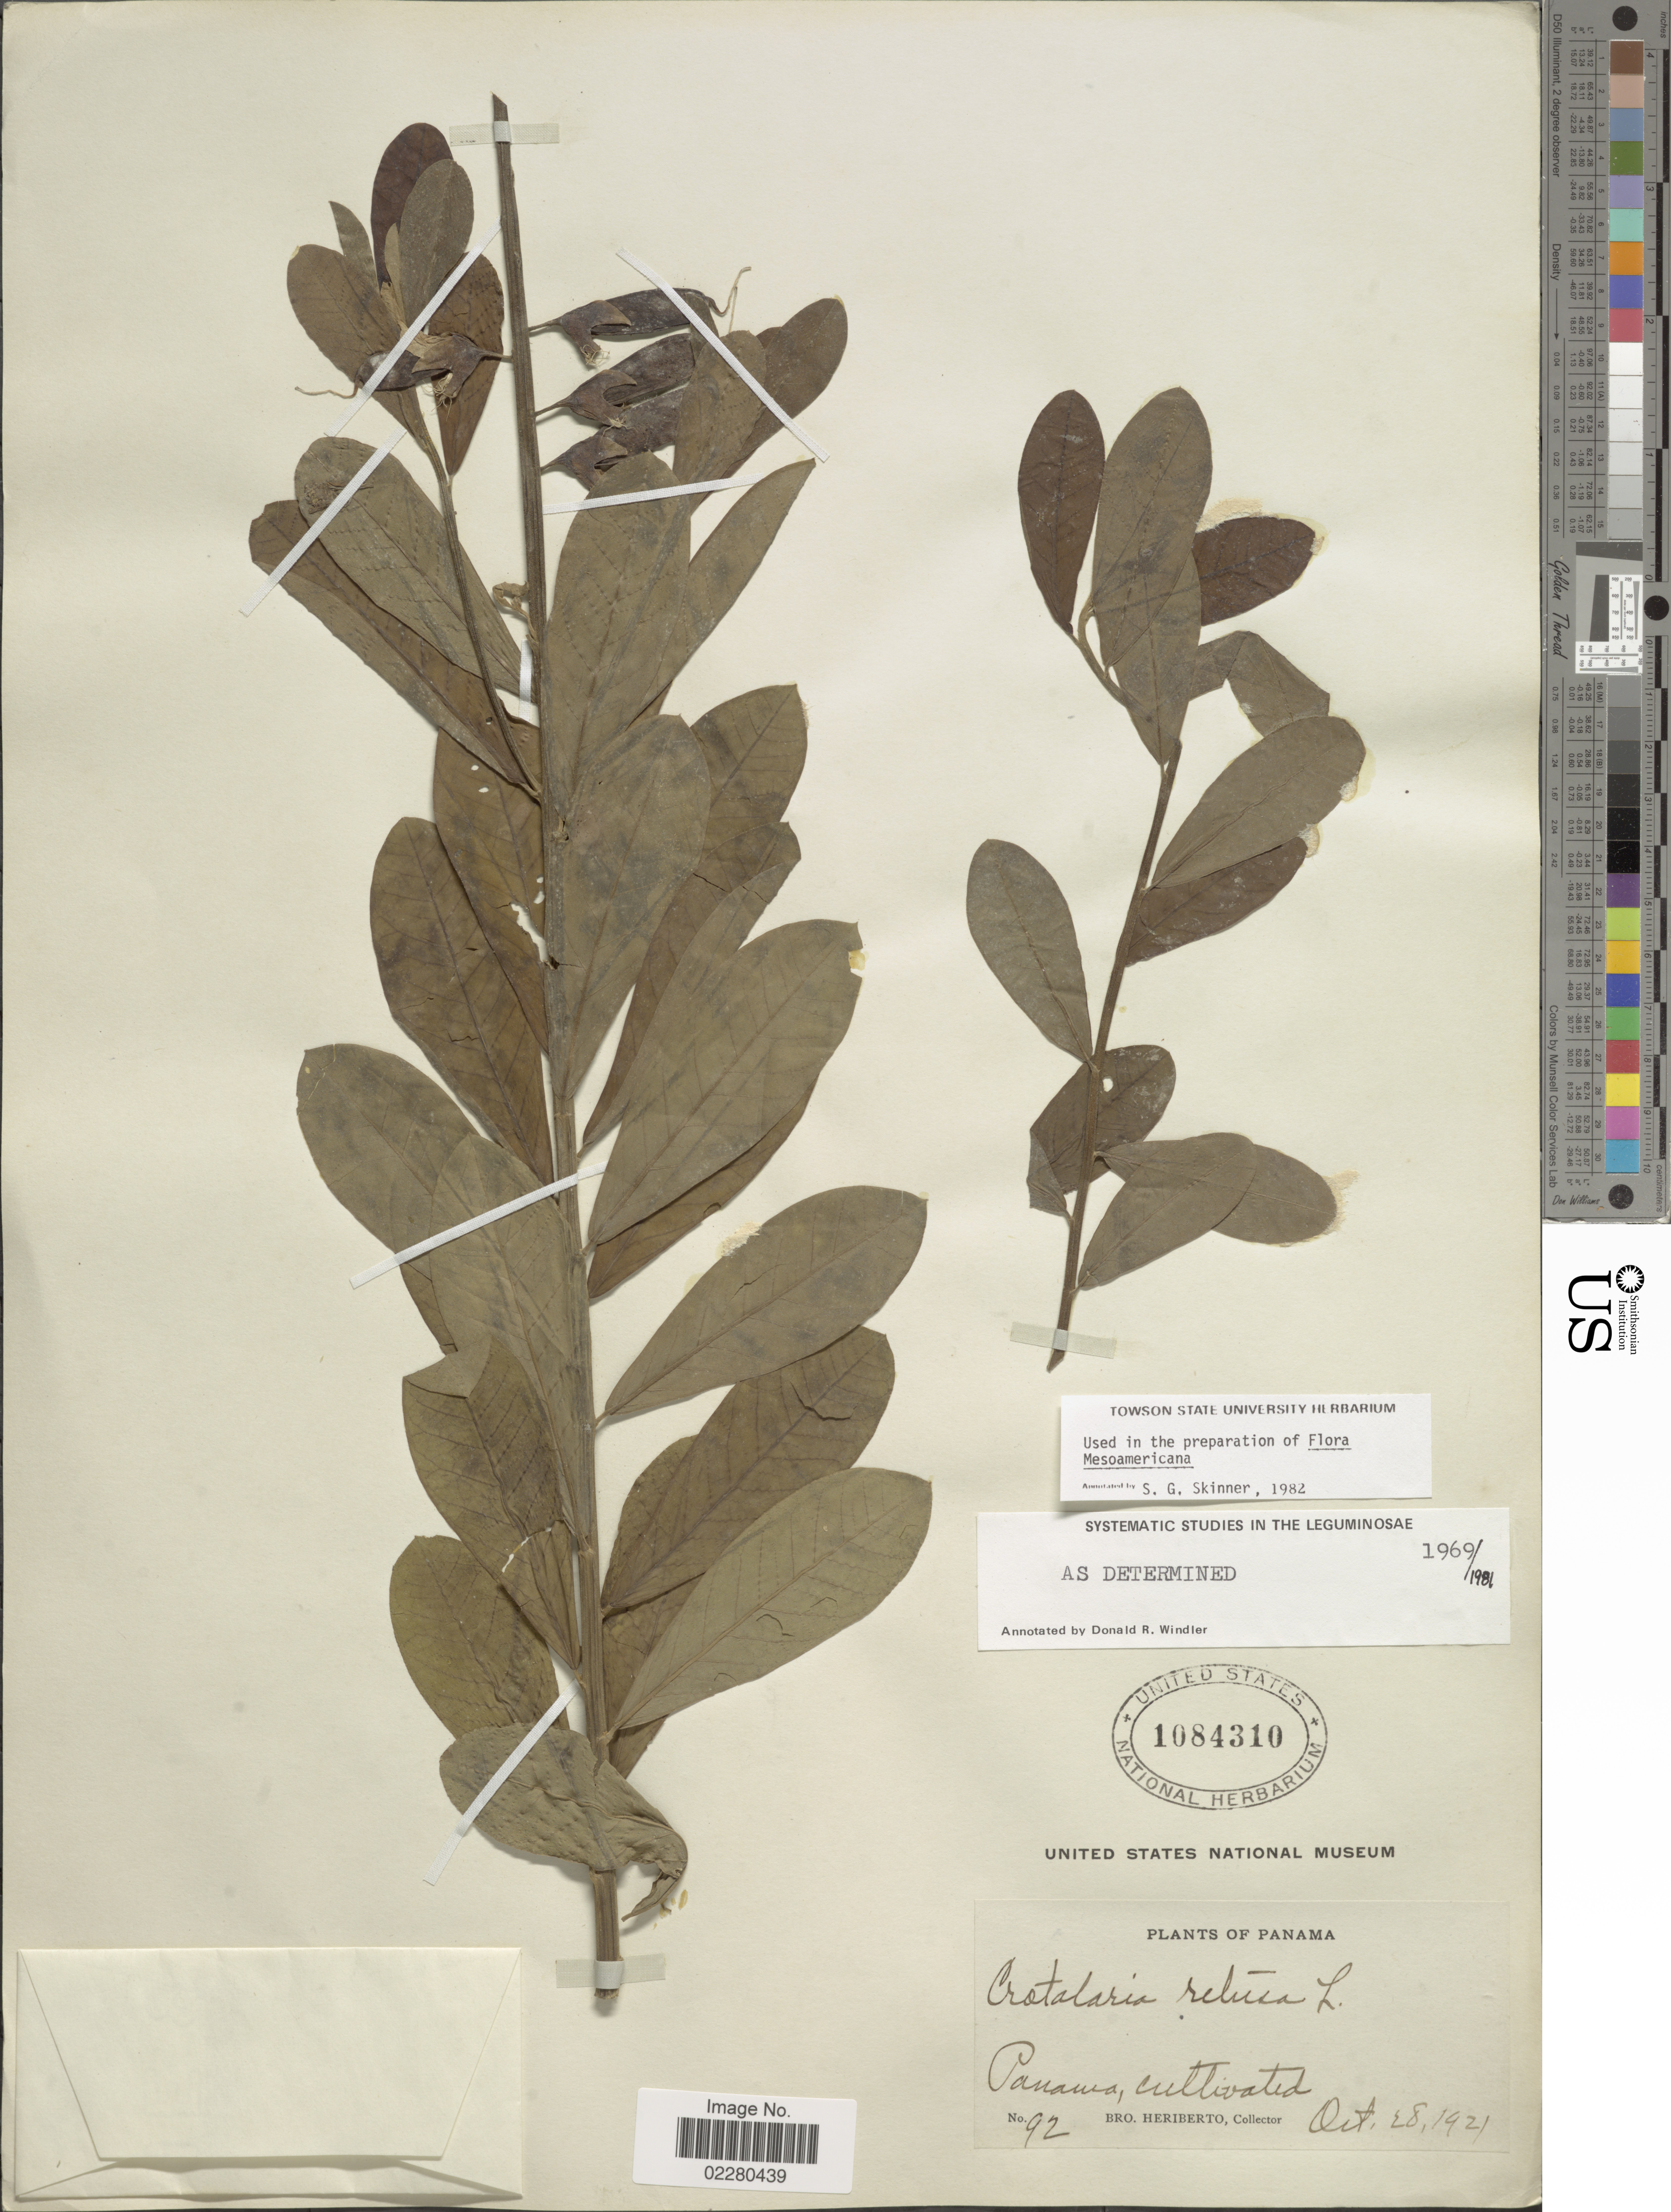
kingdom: Plantae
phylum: Tracheophyta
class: Magnoliopsida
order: Fabales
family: Fabaceae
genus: Crotalaria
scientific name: Crotalaria retusa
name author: L.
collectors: B. Heriberto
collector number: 92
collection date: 1921-10-28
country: Panama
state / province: Panamá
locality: Panama, cultivated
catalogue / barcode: US 1084310